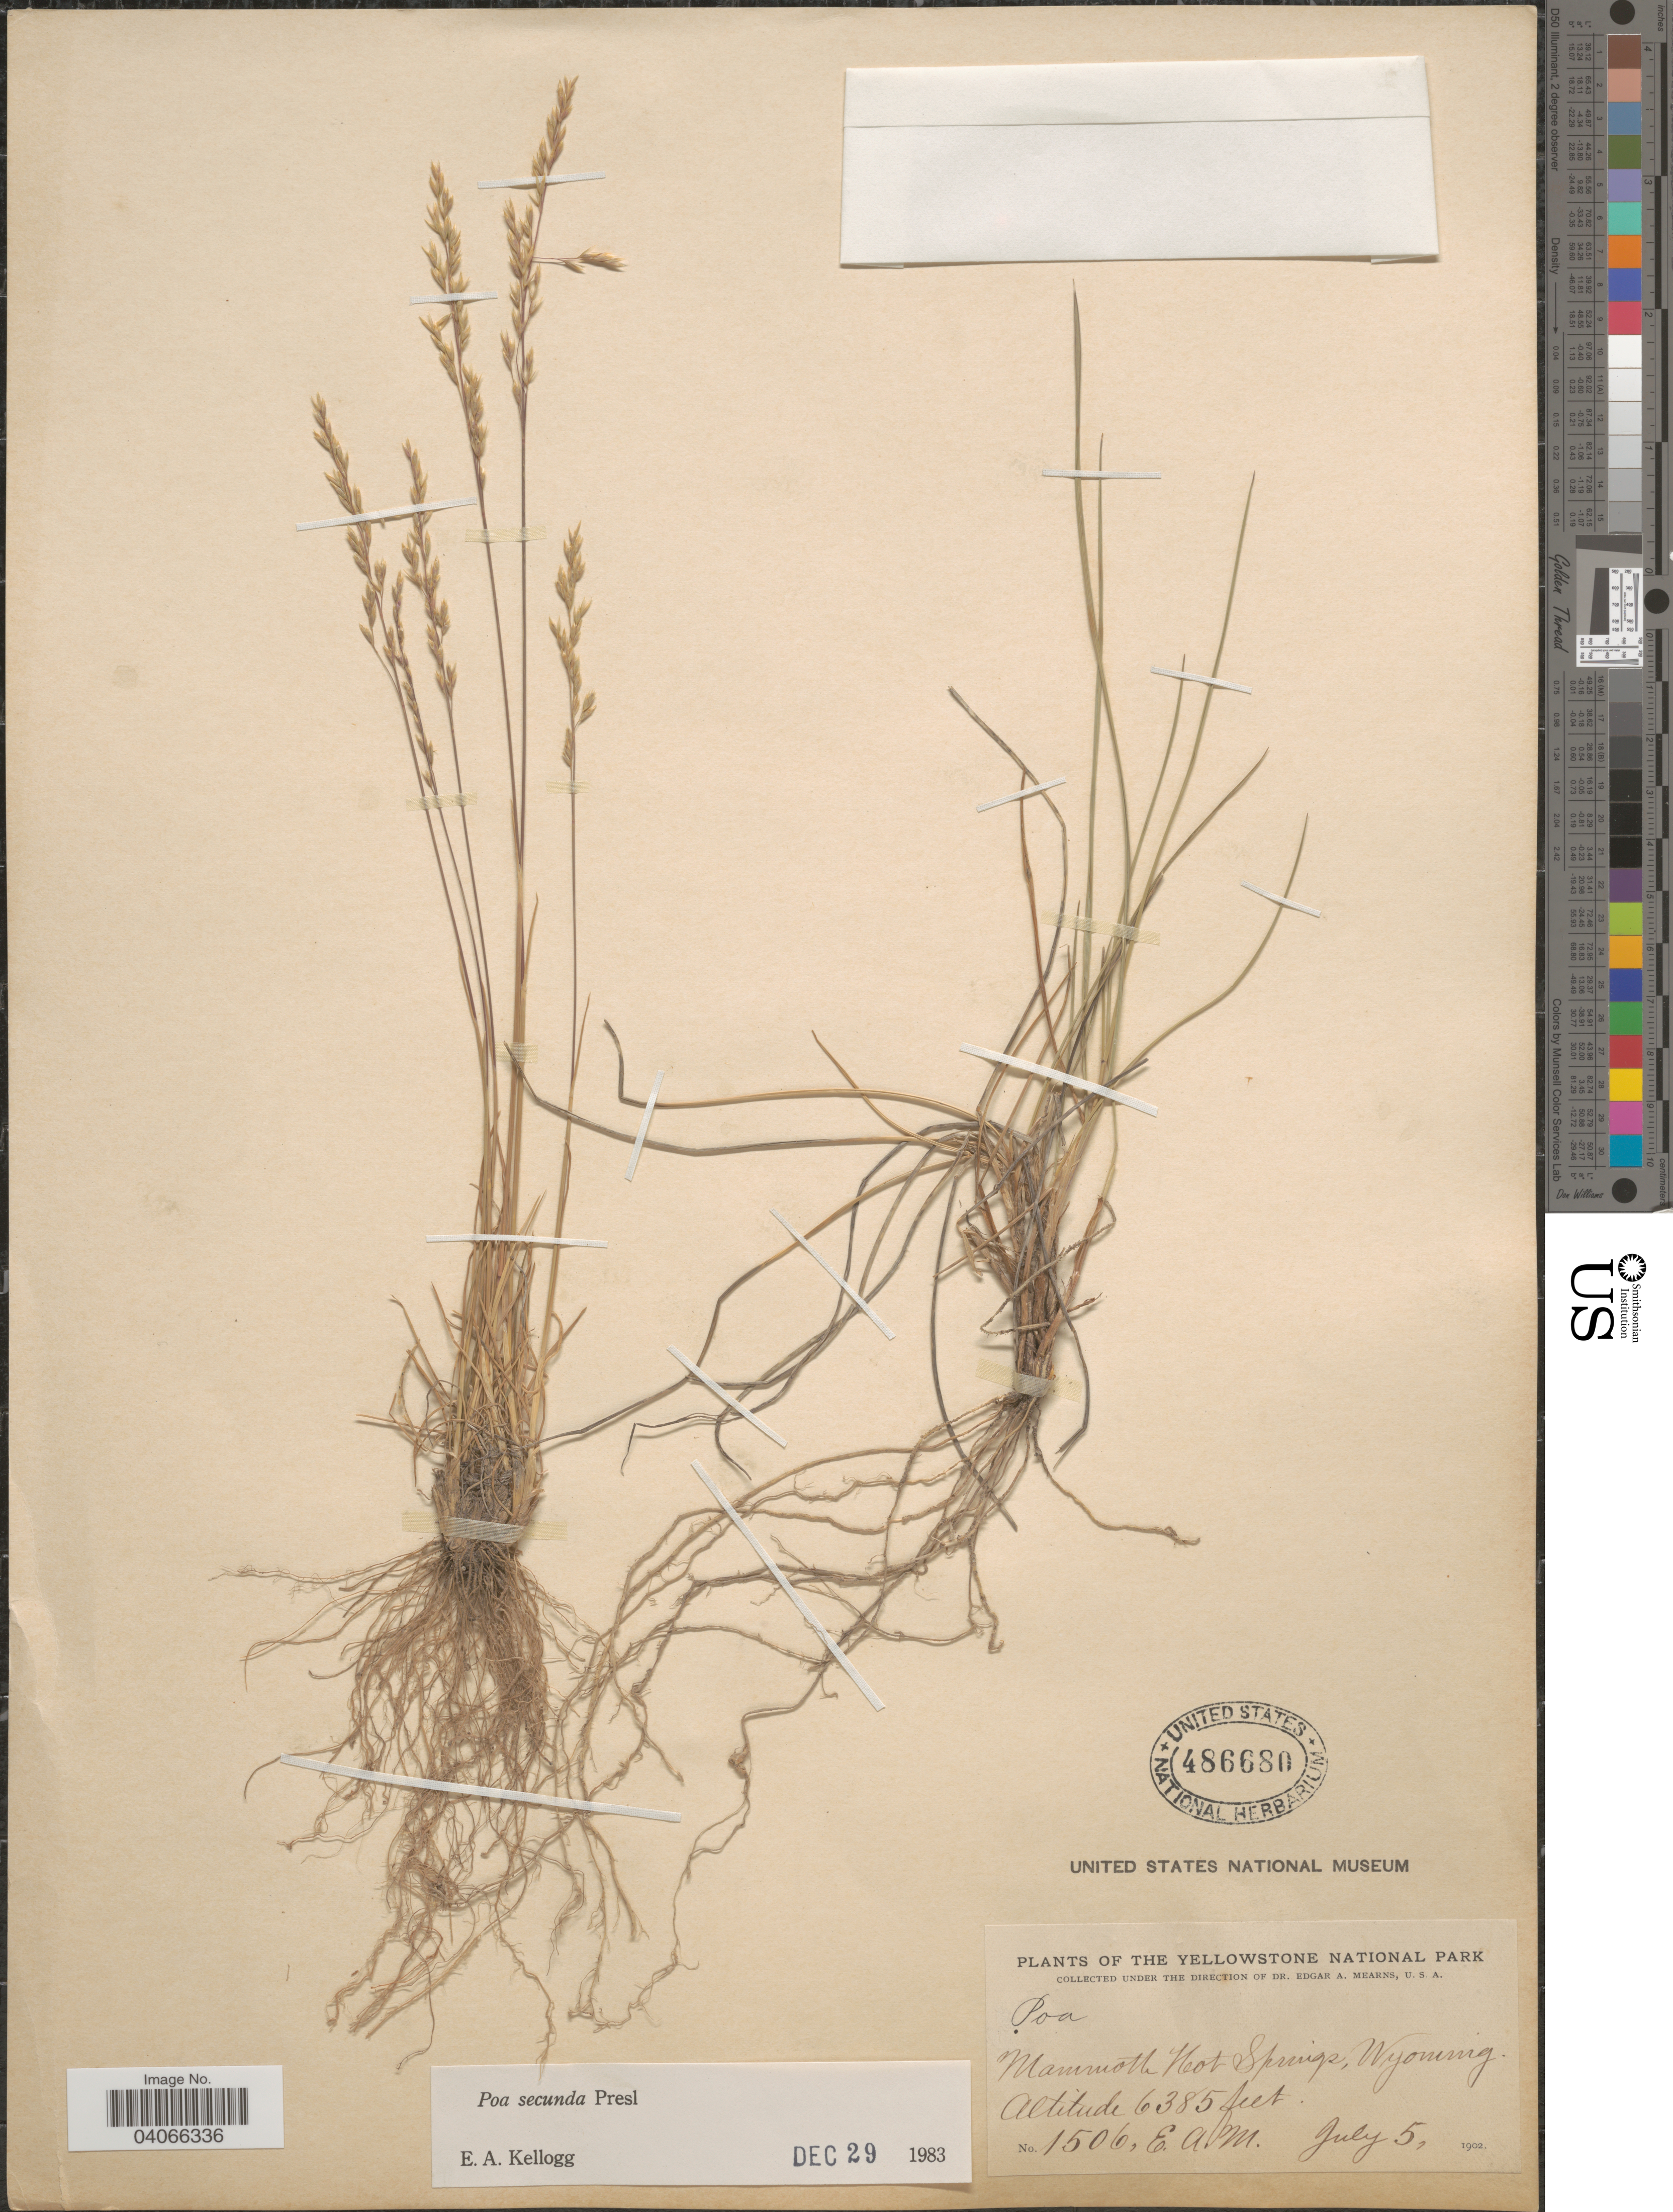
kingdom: Plantae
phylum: Tracheophyta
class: Liliopsida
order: Poales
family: Poaceae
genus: Poa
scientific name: Poa secunda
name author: J. Presl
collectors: E. A. Mearns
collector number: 1506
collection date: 1902-07-05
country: United States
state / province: Wyoming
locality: Yellowstone National Park. Mammoth Hot Springs.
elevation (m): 1946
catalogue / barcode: US 486680